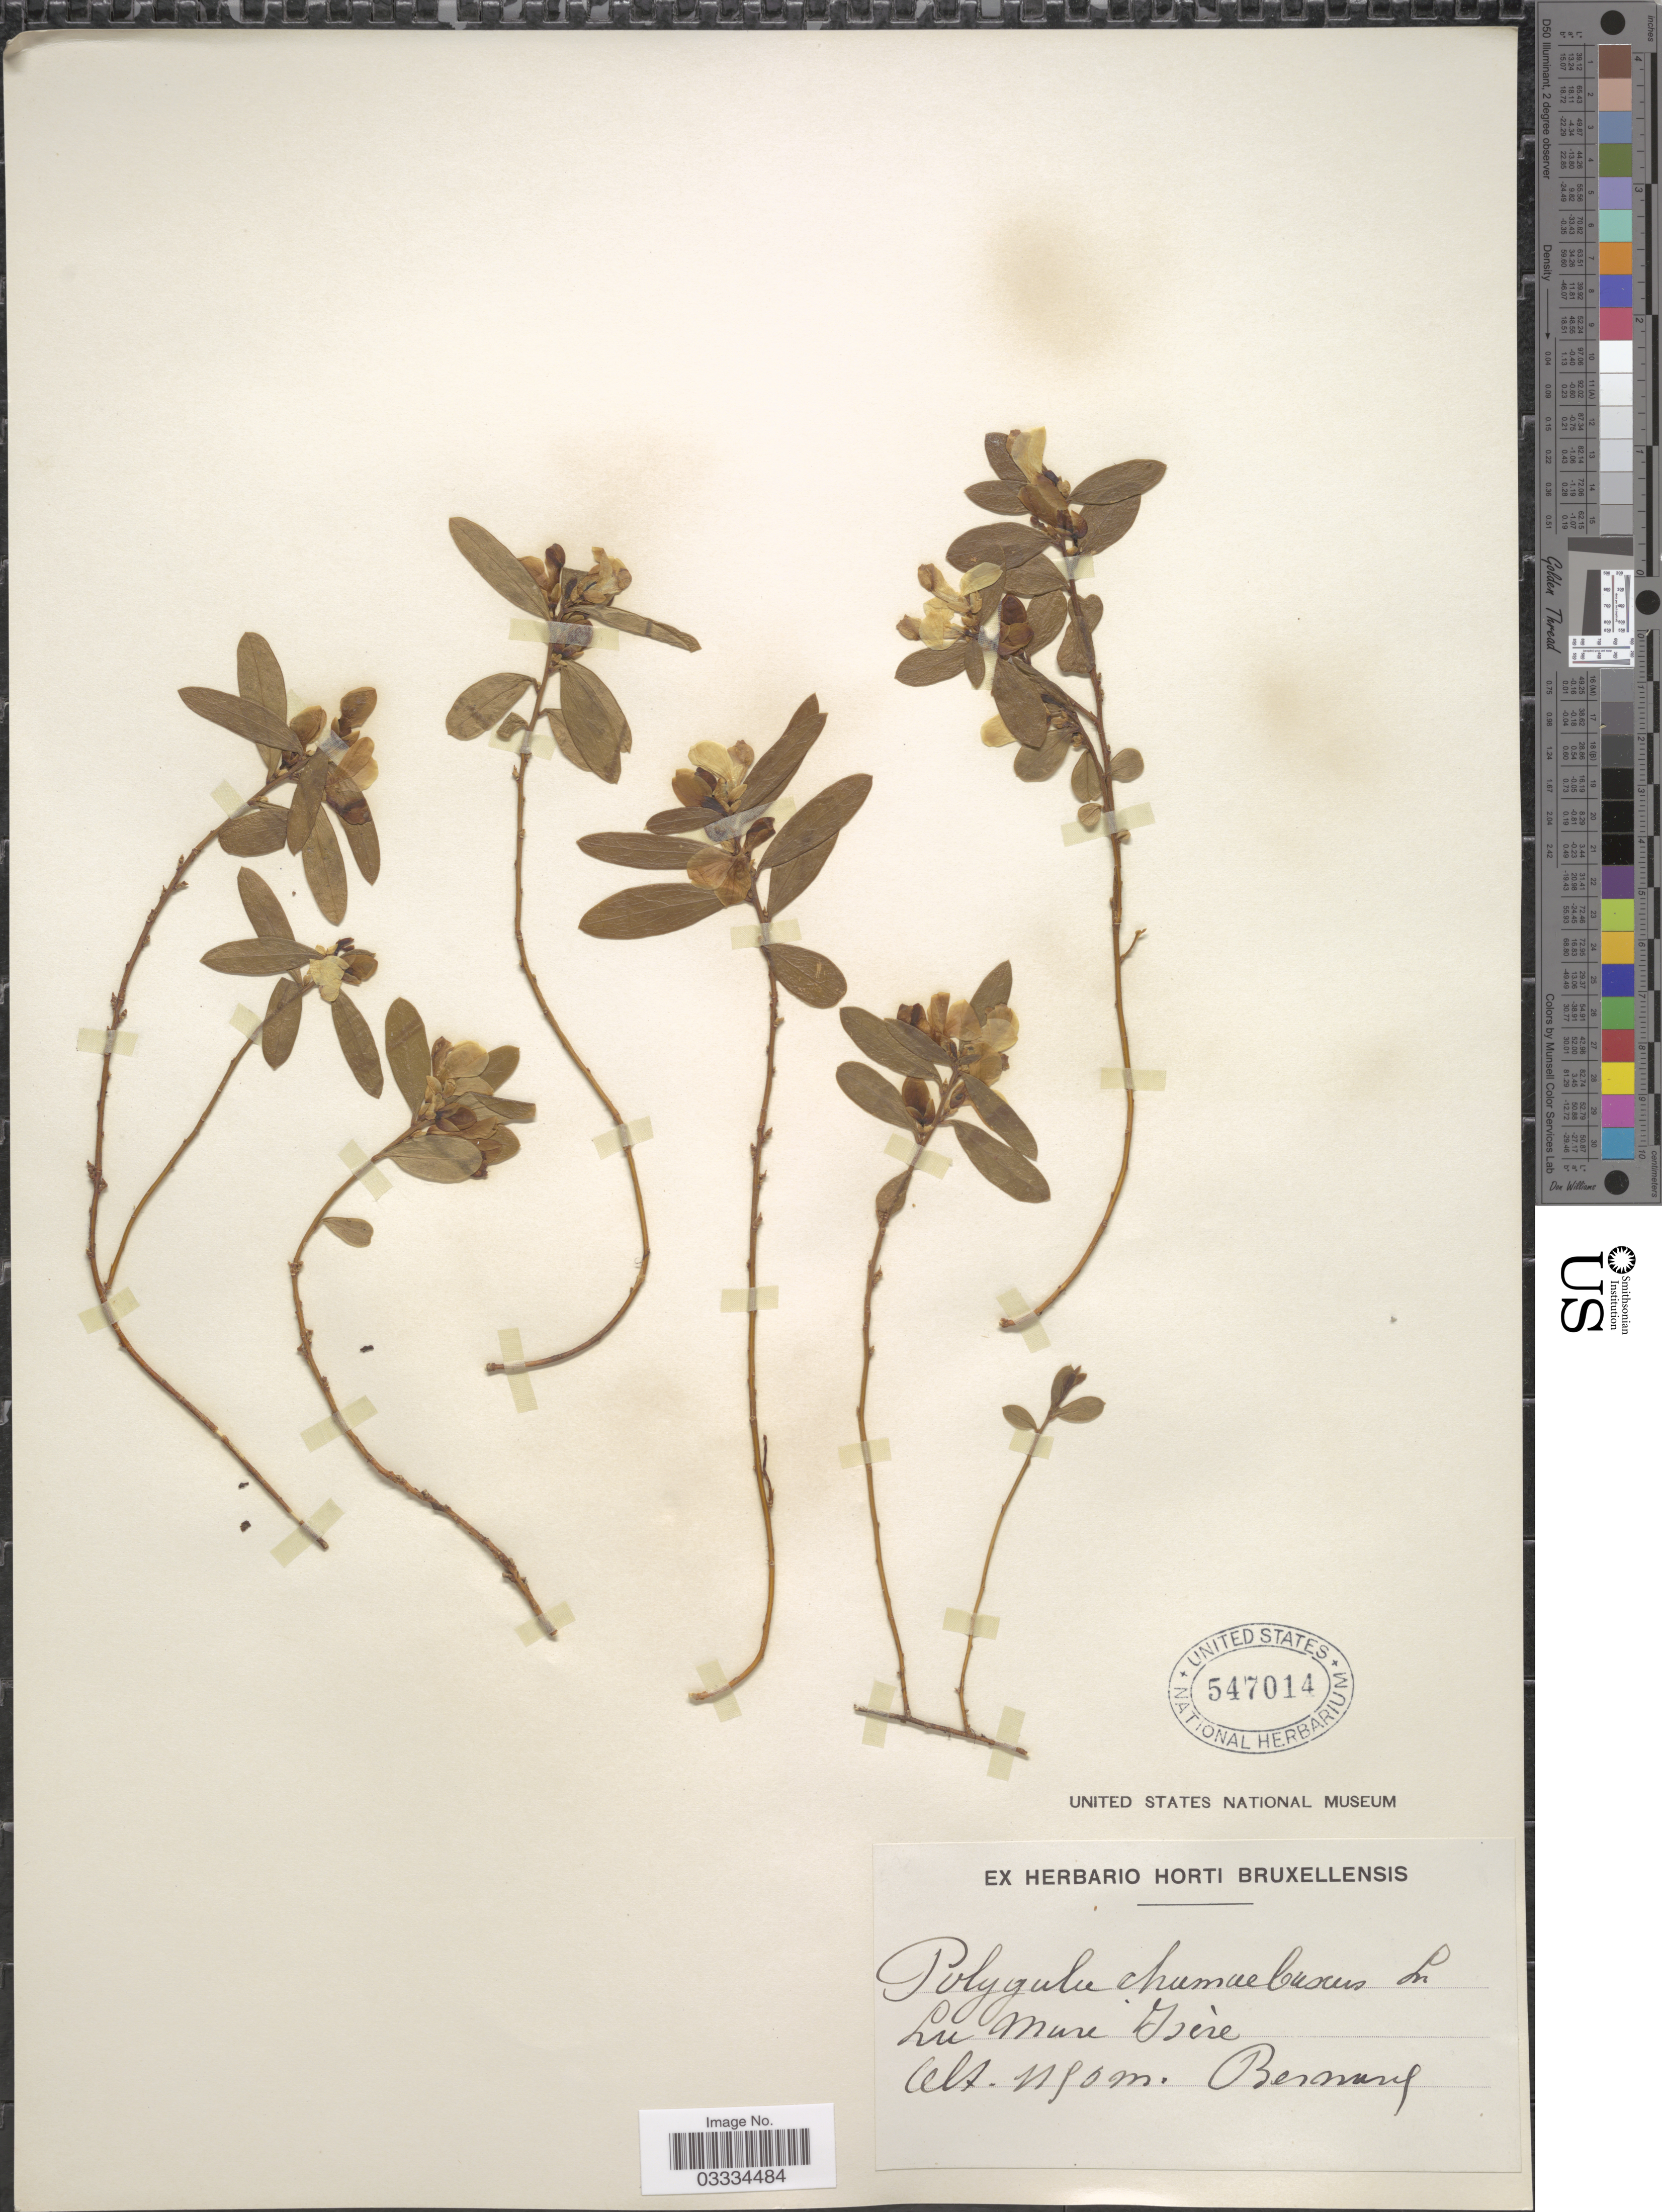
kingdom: Plantae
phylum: Tracheophyta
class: Magnoliopsida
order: Fabales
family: Polygalaceae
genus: Polygaloides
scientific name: Polygaloides chamaebuxus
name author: (L.) O. Schwarz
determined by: Strong, Mark T., (BOT), Smithsonian Institution - National Museum of Natural History (UNITED STATES)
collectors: ex herb. Horti Bruxellensis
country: France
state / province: Auvergne-Rhône-Alpes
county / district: Isère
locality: Lu Mure Isère.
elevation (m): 1150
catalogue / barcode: US 547014